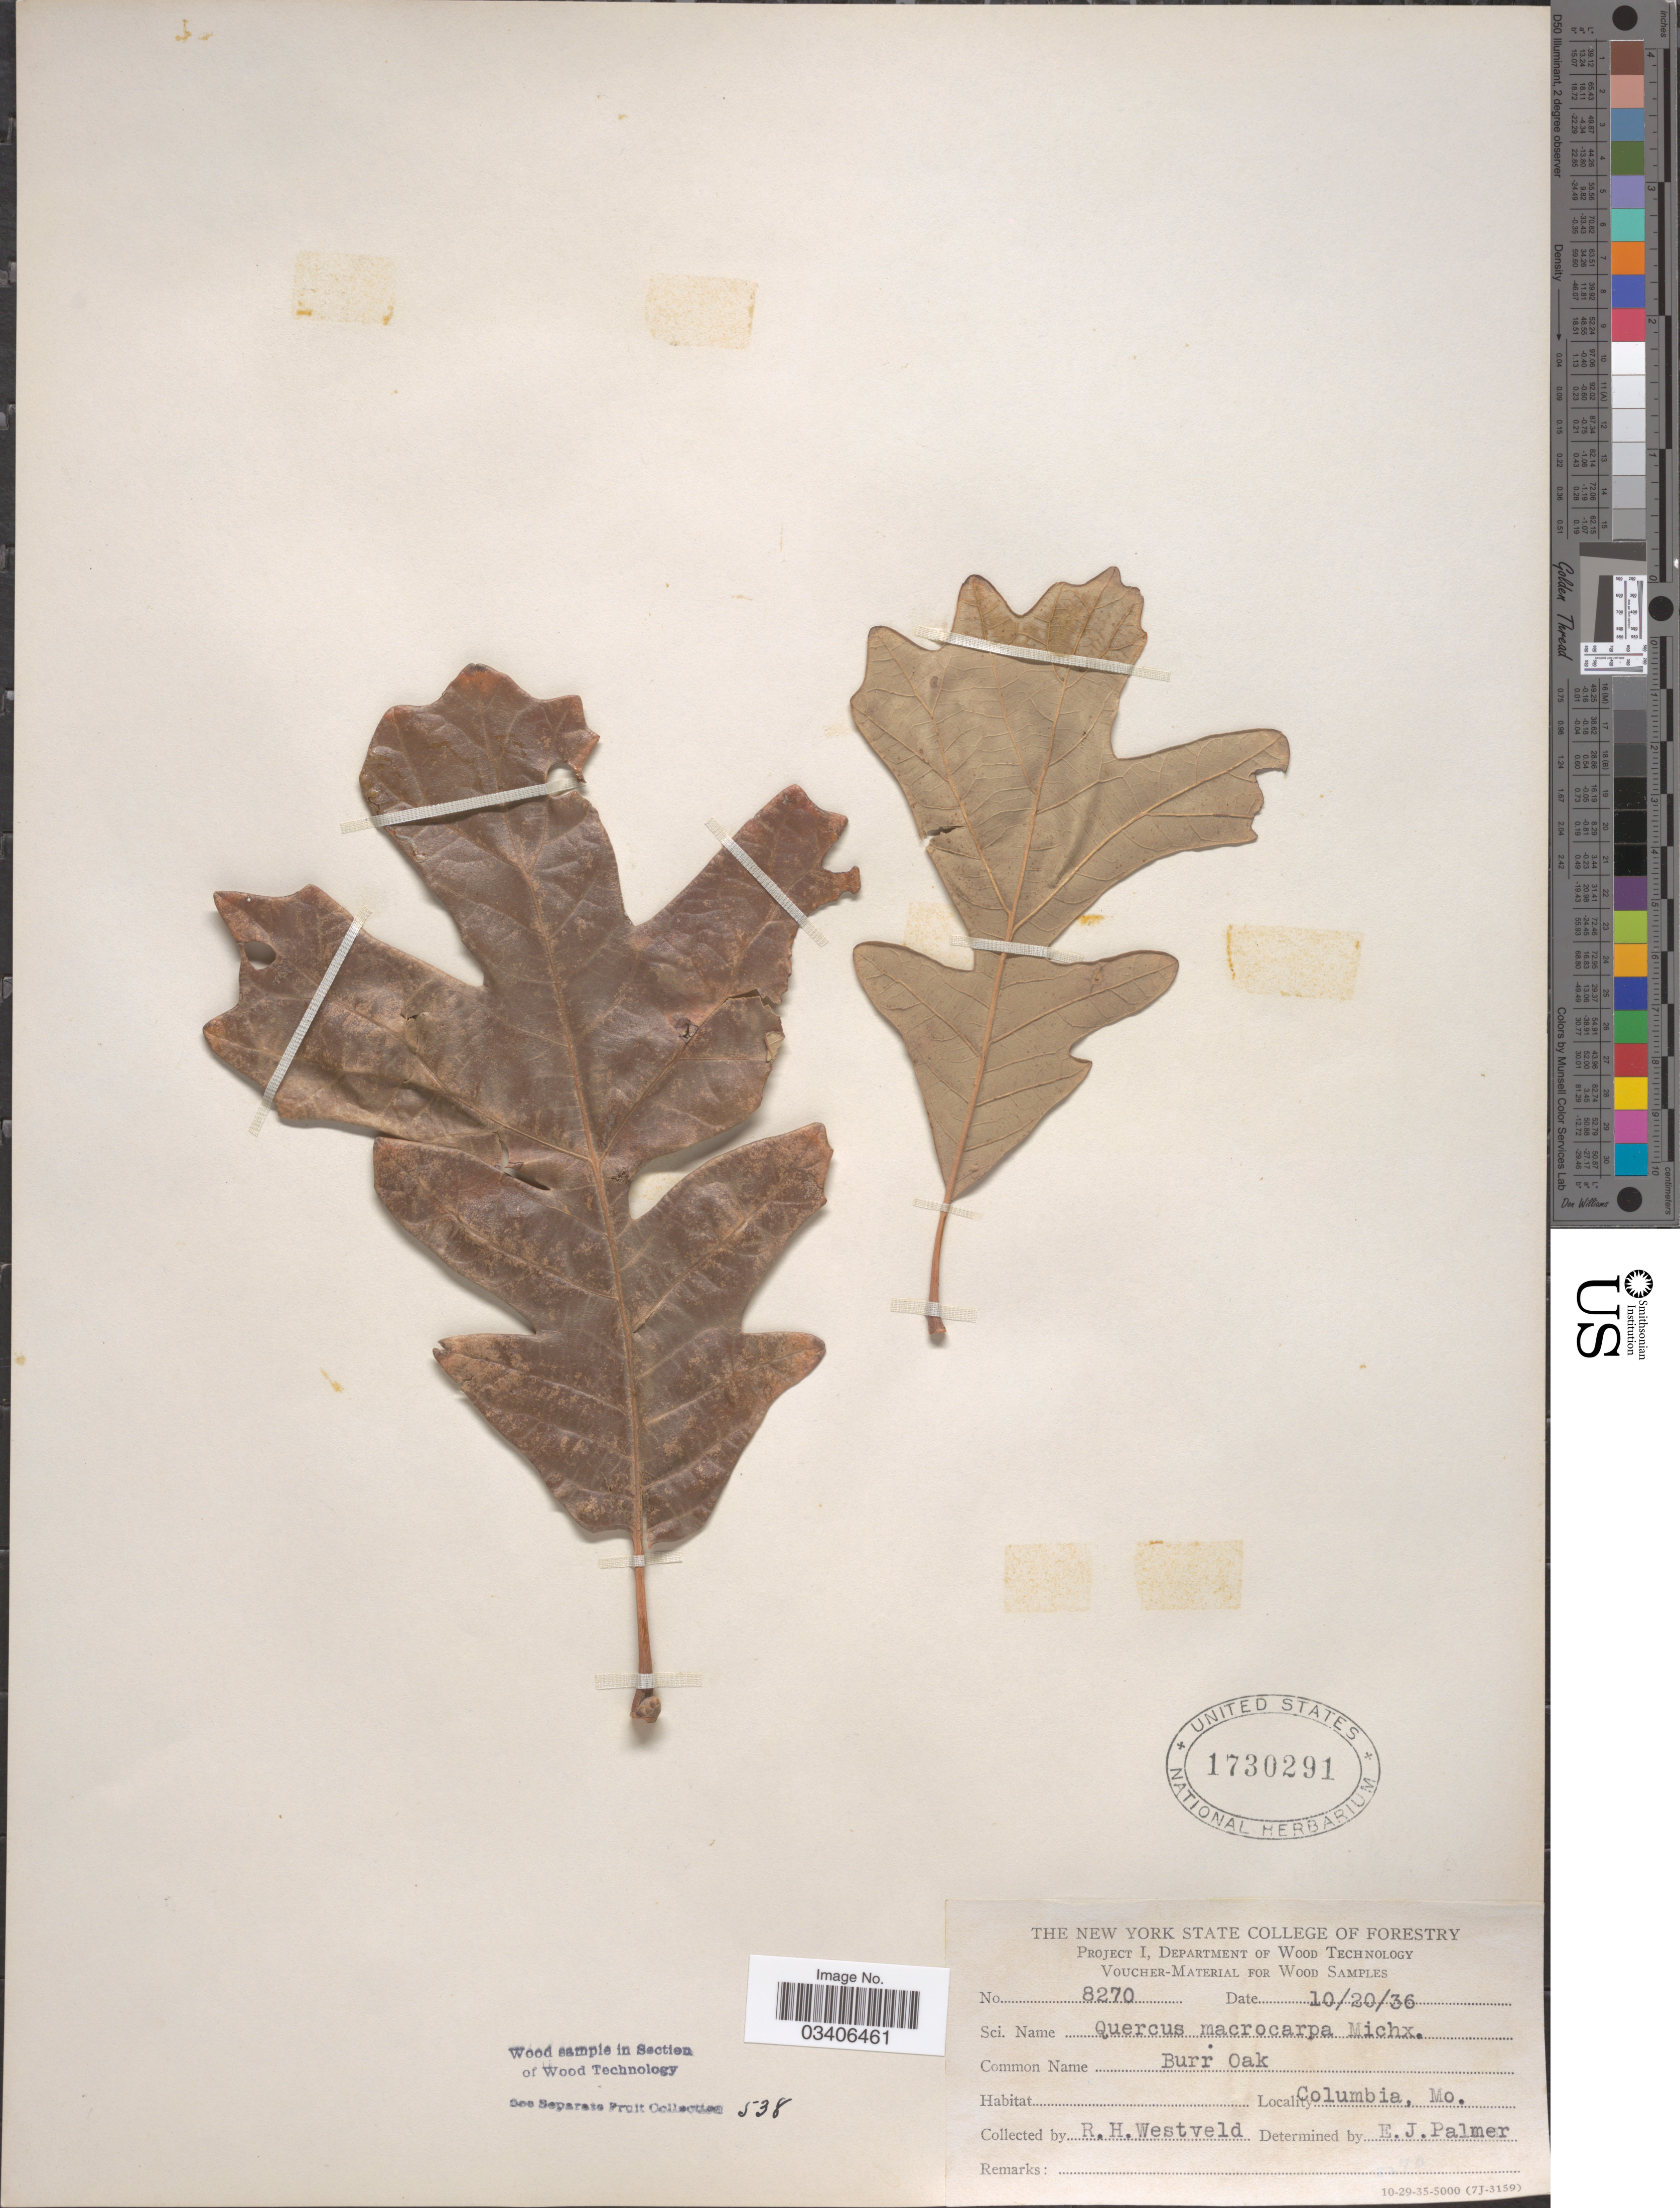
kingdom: Plantae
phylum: Tracheophyta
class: Magnoliopsida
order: Fagales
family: Fagaceae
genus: Quercus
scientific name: Quercus macrocarpa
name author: Michx.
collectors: R. Westveld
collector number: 8270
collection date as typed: Transcribed d/m/y: 20/10/36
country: United States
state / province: Missouri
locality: Columbia.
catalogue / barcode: US 1730291